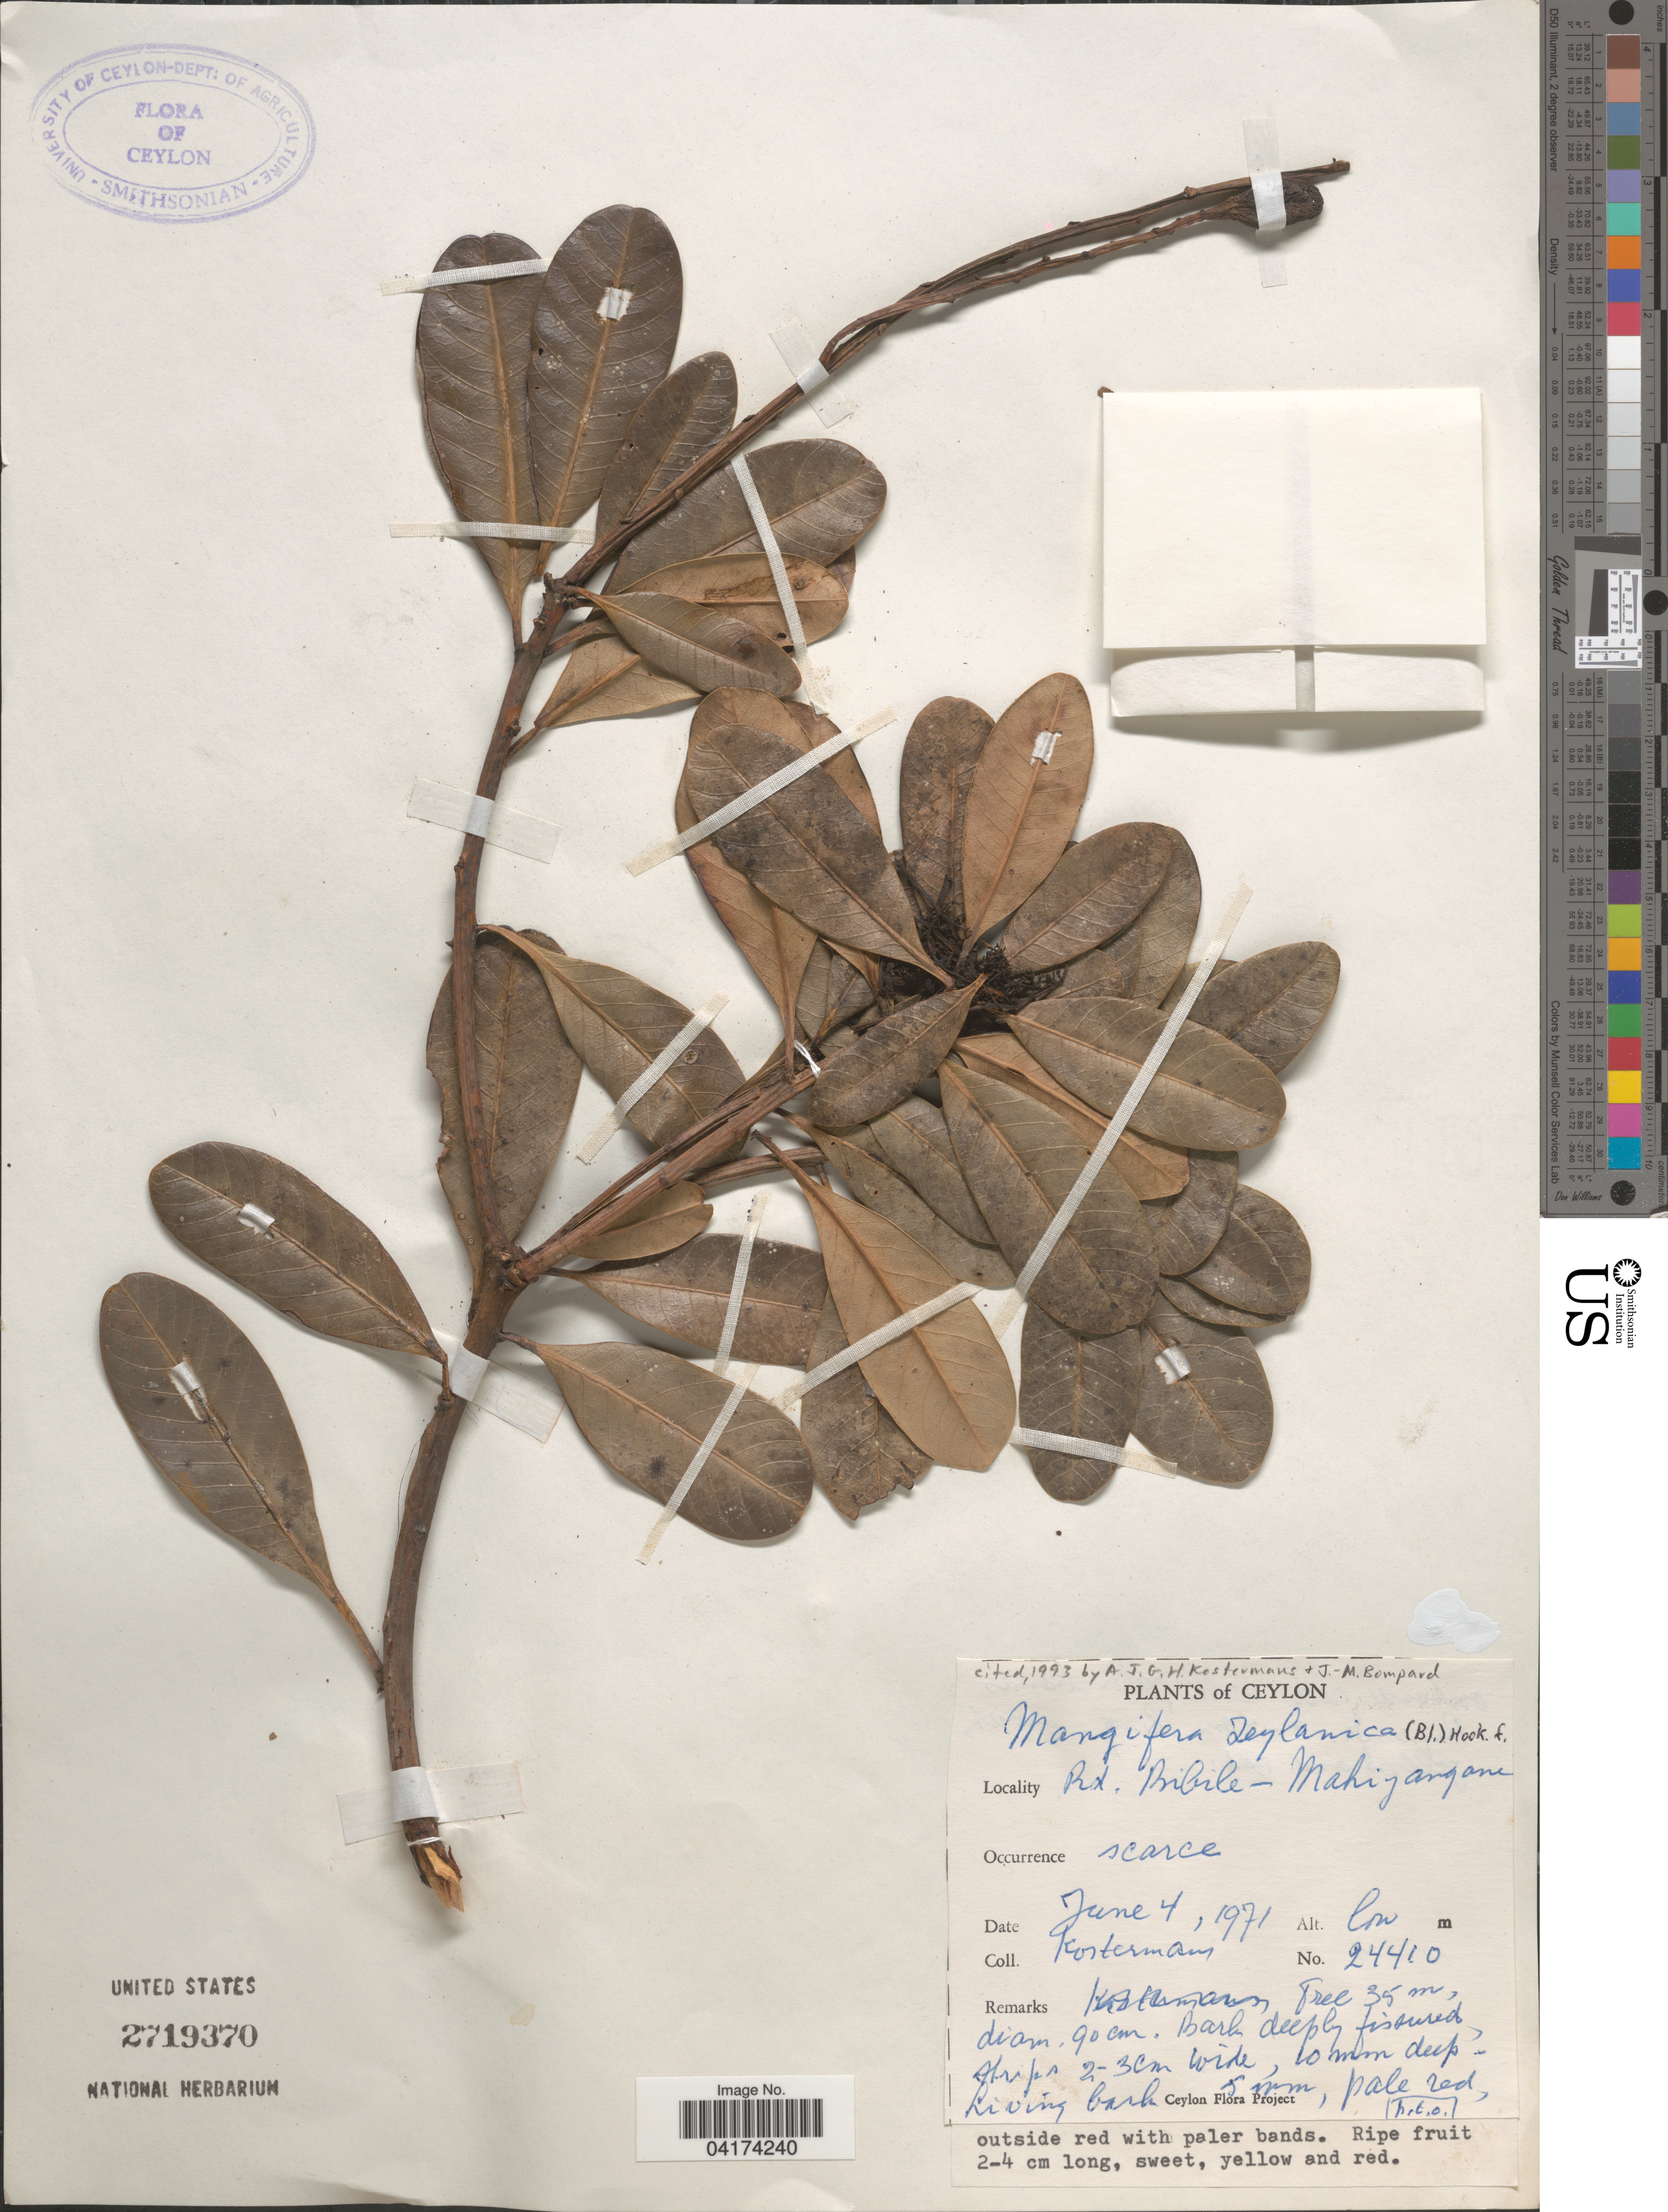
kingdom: Plantae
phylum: Tracheophyta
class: Magnoliopsida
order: Sapindales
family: Anacardiaceae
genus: Mangifera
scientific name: Mangifera zeylanica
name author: (Blume) Hook. f.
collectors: Kostermans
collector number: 24410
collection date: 1971-06-04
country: Sri Lanka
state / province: Uva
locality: Ceylon. Rt. Bibile - Mahiyangani [interpreted].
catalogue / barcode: US 2719370